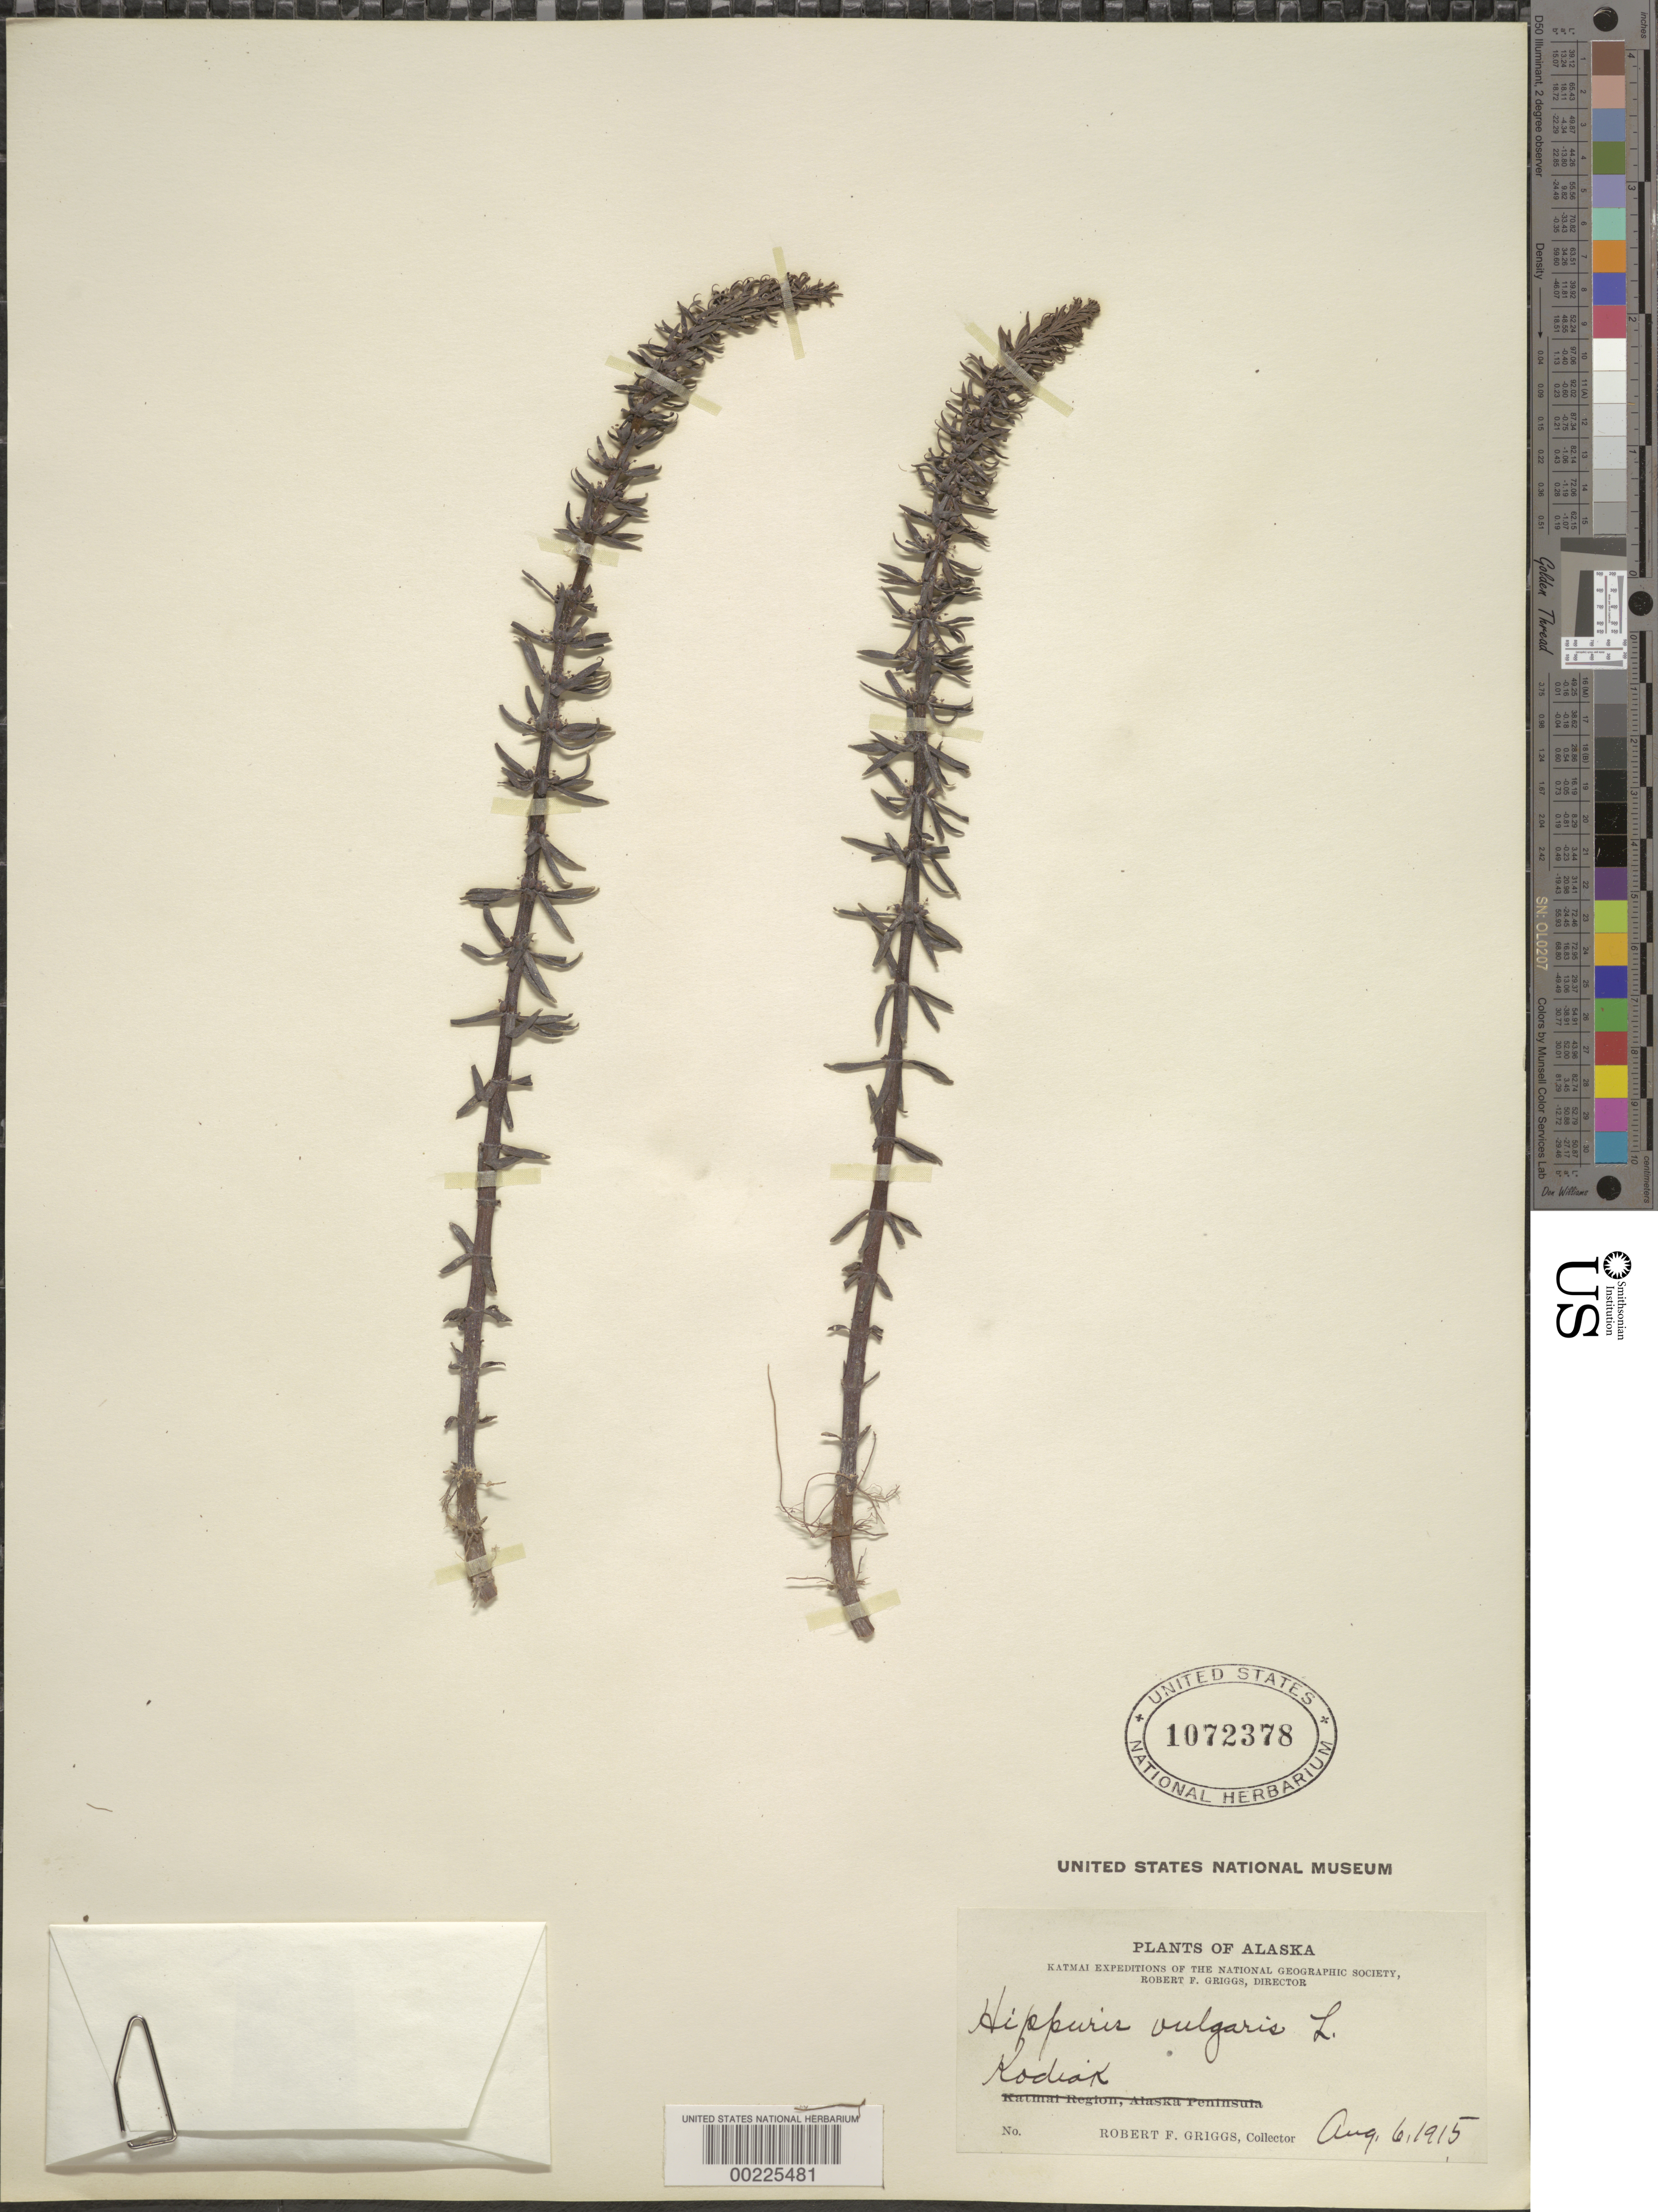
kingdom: Plantae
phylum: Tracheophyta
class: Magnoliopsida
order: Lamiales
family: Plantaginaceae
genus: Hippuris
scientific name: Hippuris vulgaris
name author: L.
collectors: R. F. Griggs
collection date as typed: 06 Aug 1915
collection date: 1915-08-06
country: United States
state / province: Alaska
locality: Kodiak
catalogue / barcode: US 1072378